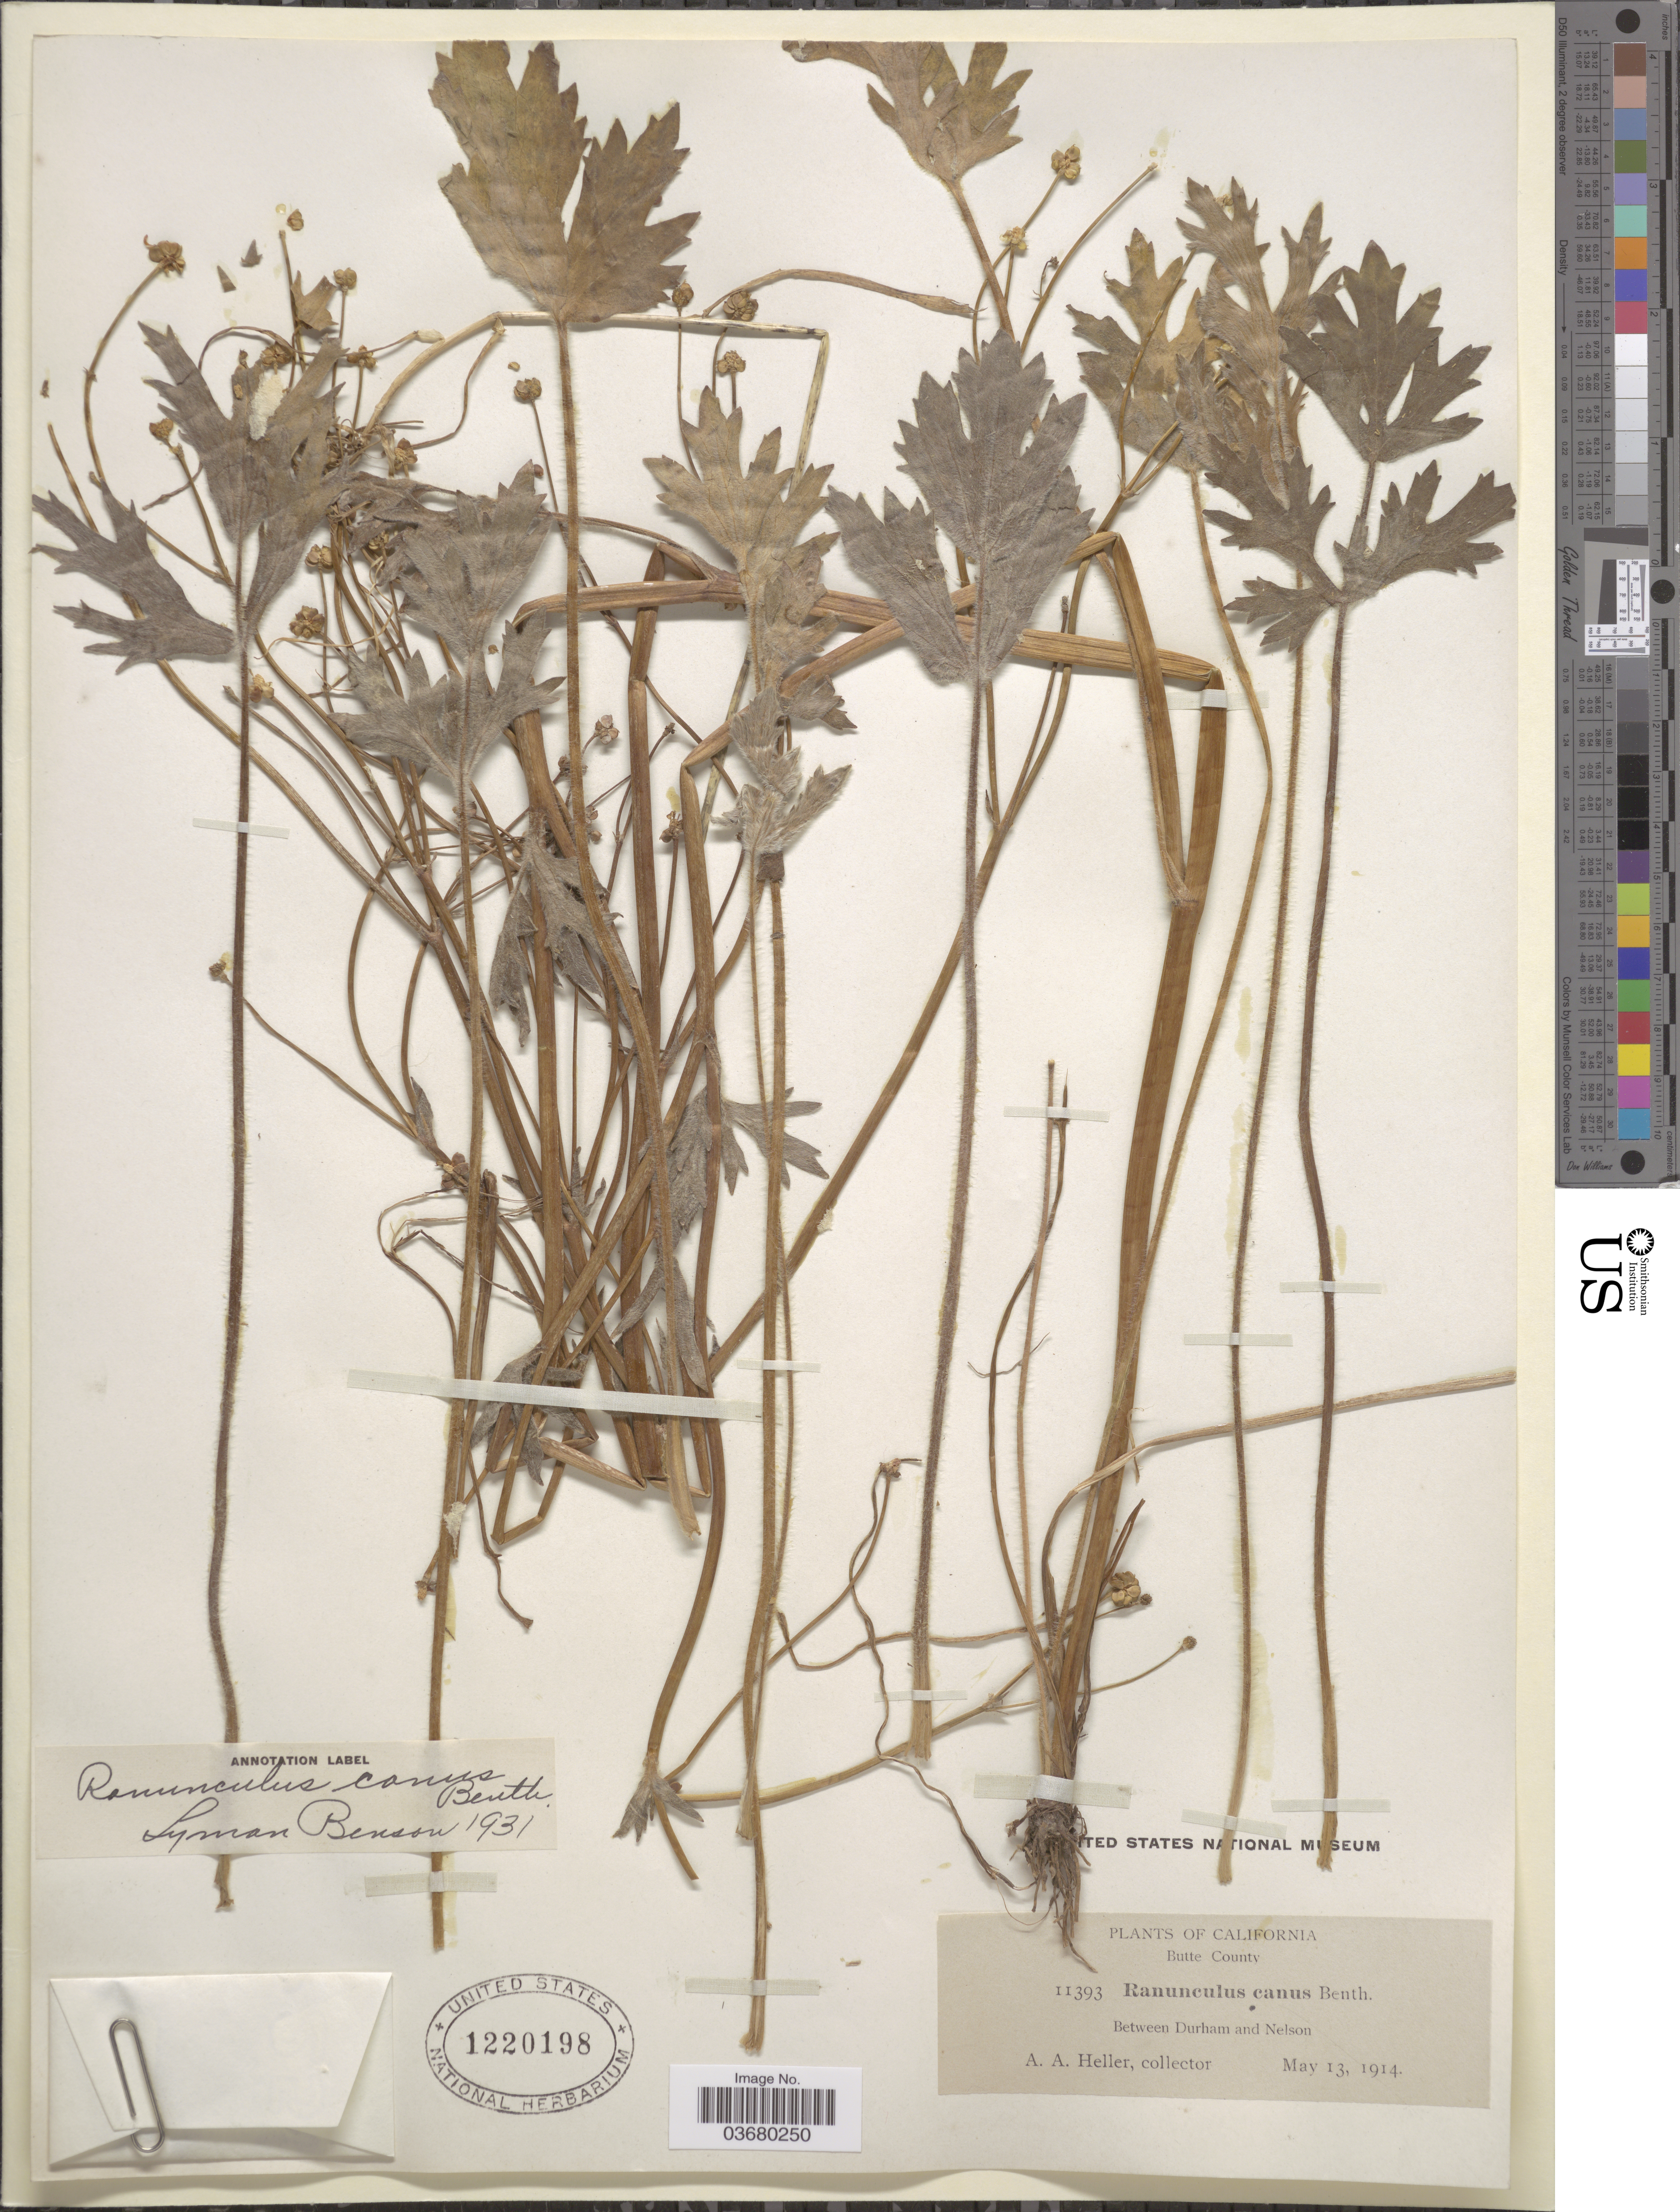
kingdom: Plantae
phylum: Tracheophyta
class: Magnoliopsida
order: Ranunculales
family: Ranunculaceae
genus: Ranunculus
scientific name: Ranunculus canus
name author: Benth.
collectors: A. A. Heller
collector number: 11393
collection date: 1914-05-13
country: United States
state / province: California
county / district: Butte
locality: Butte County. Between Durham and Nelson.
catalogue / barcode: US 1220198